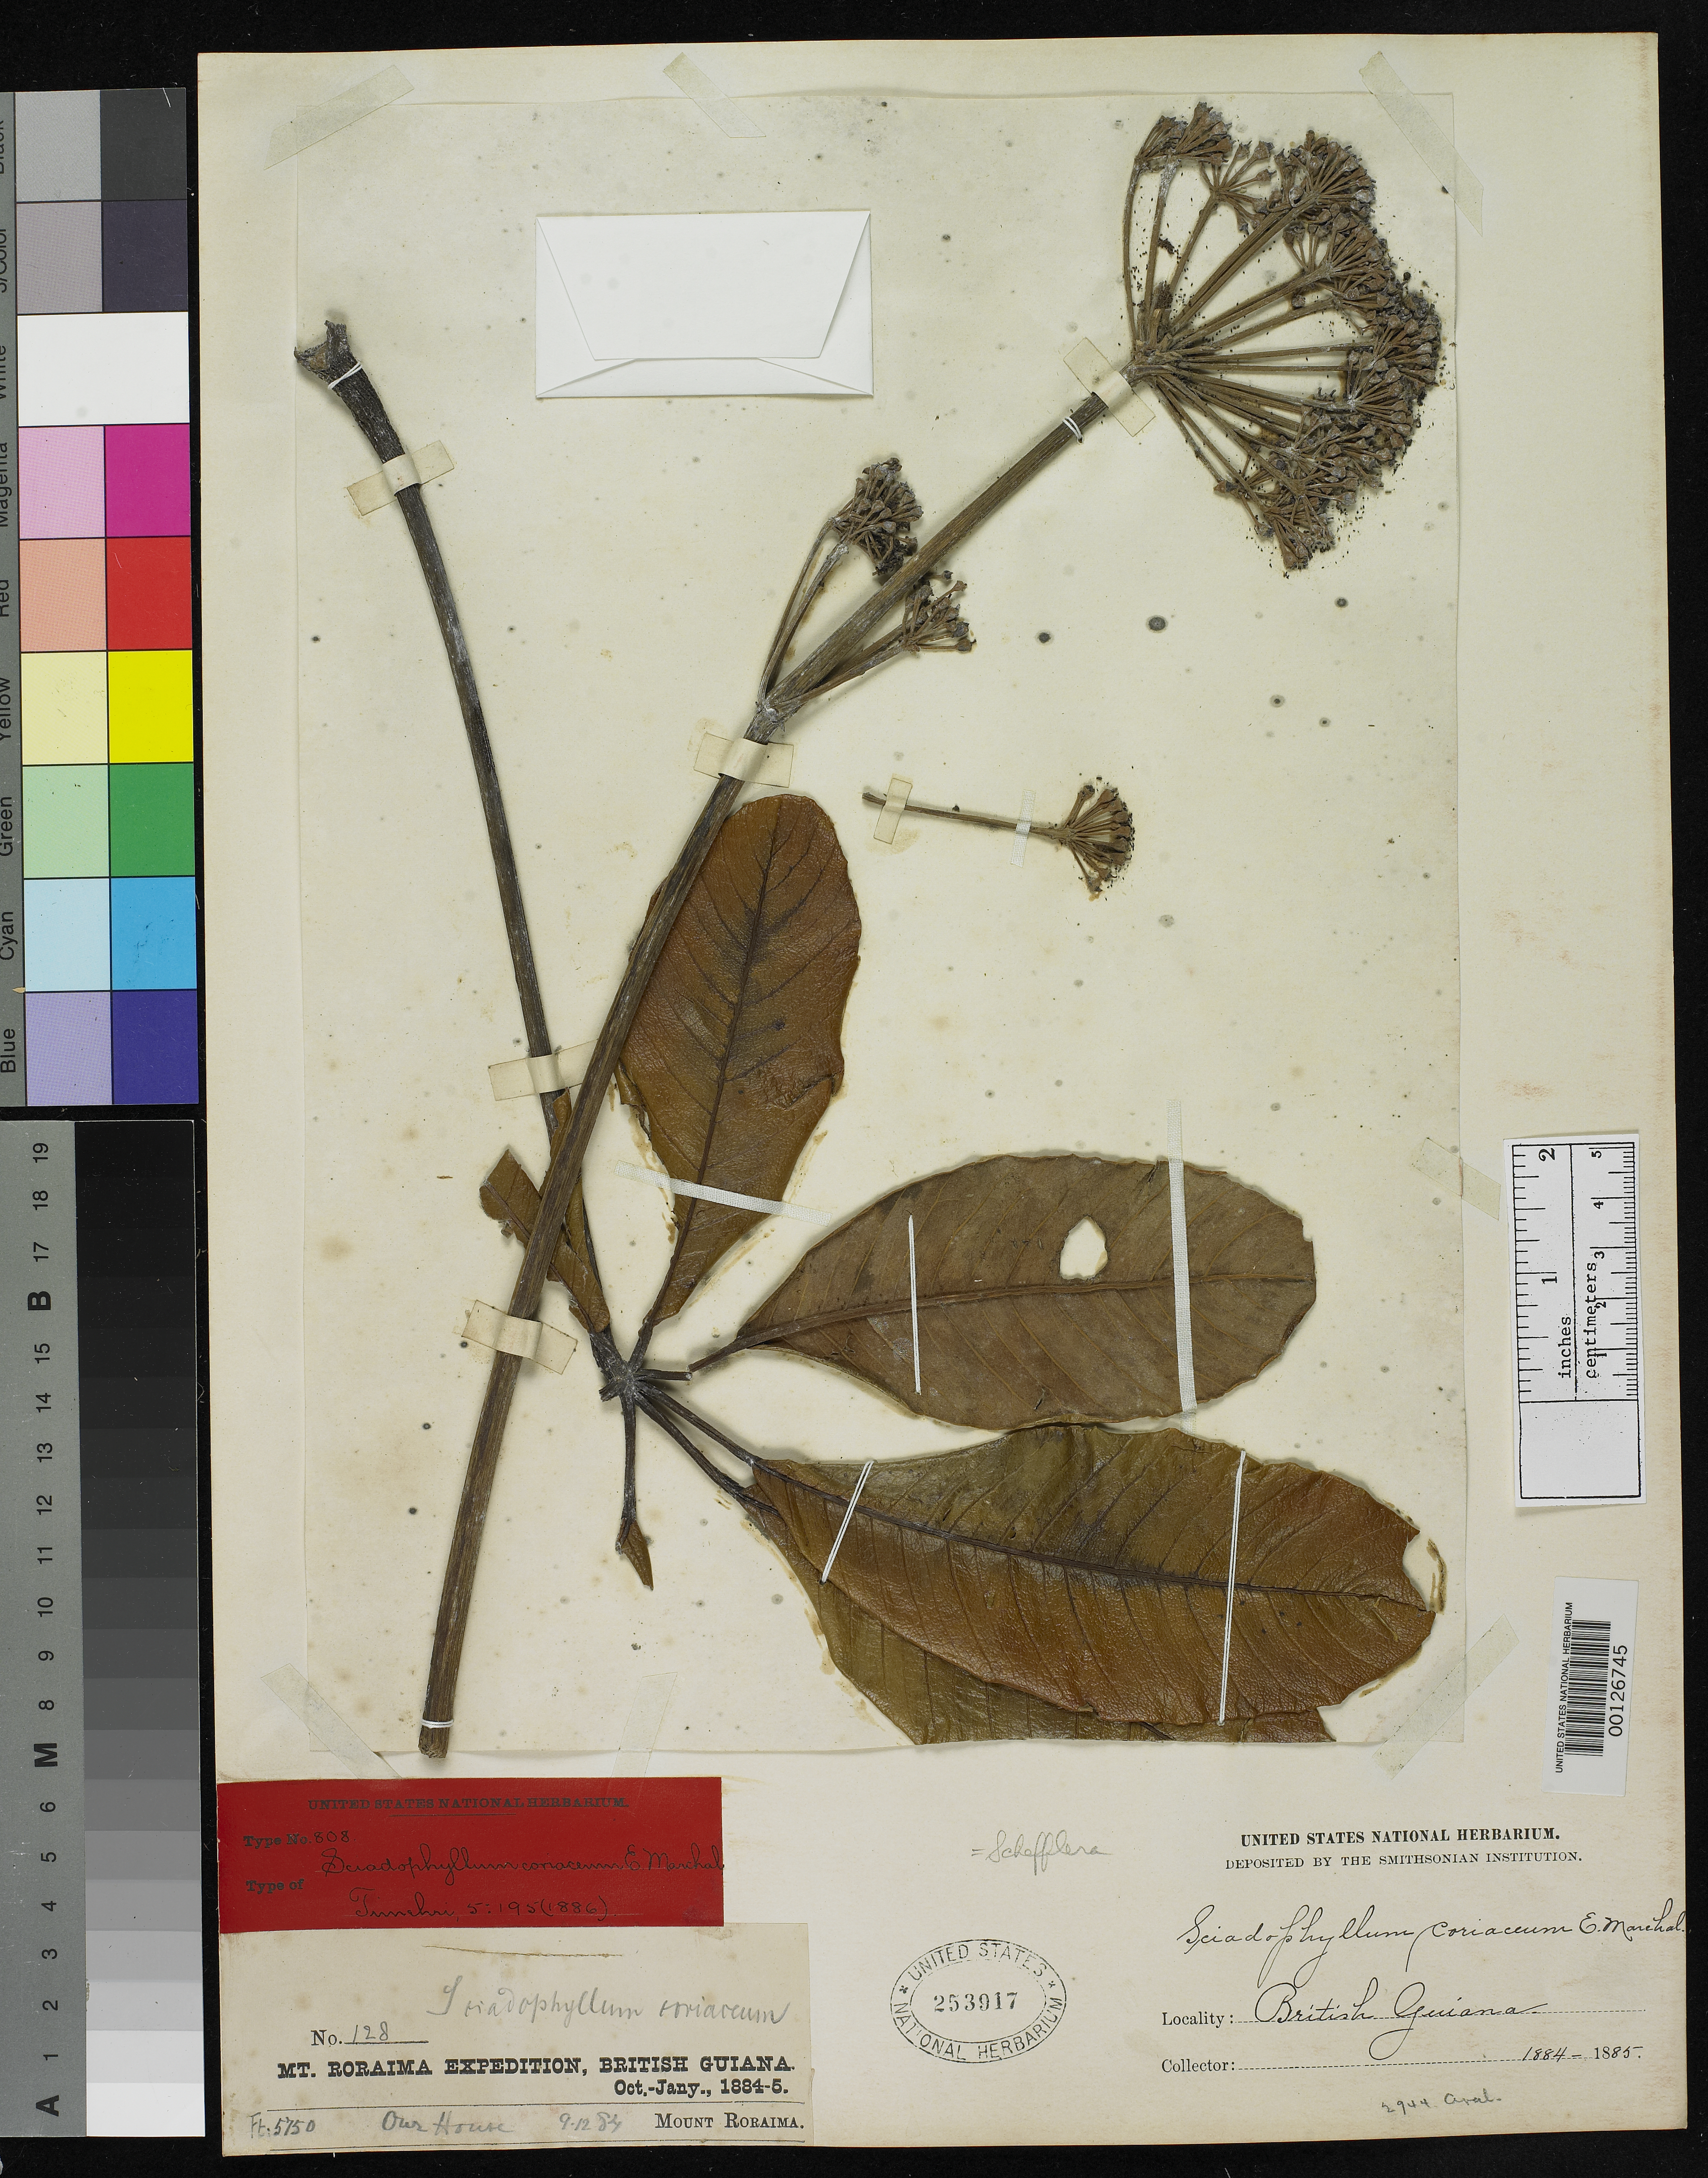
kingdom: Plantae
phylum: Tracheophyta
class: Magnoliopsida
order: Apiales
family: Araliaceae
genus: Sciodaphyllum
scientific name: Sciodaphyllum coriaceum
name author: Marchal in Thurn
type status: Type Collection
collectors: E. F. im Thurn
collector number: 128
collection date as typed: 09 Dec 1884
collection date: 1884-12-09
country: Guyana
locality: Mt. Roraima.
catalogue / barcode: US 253917